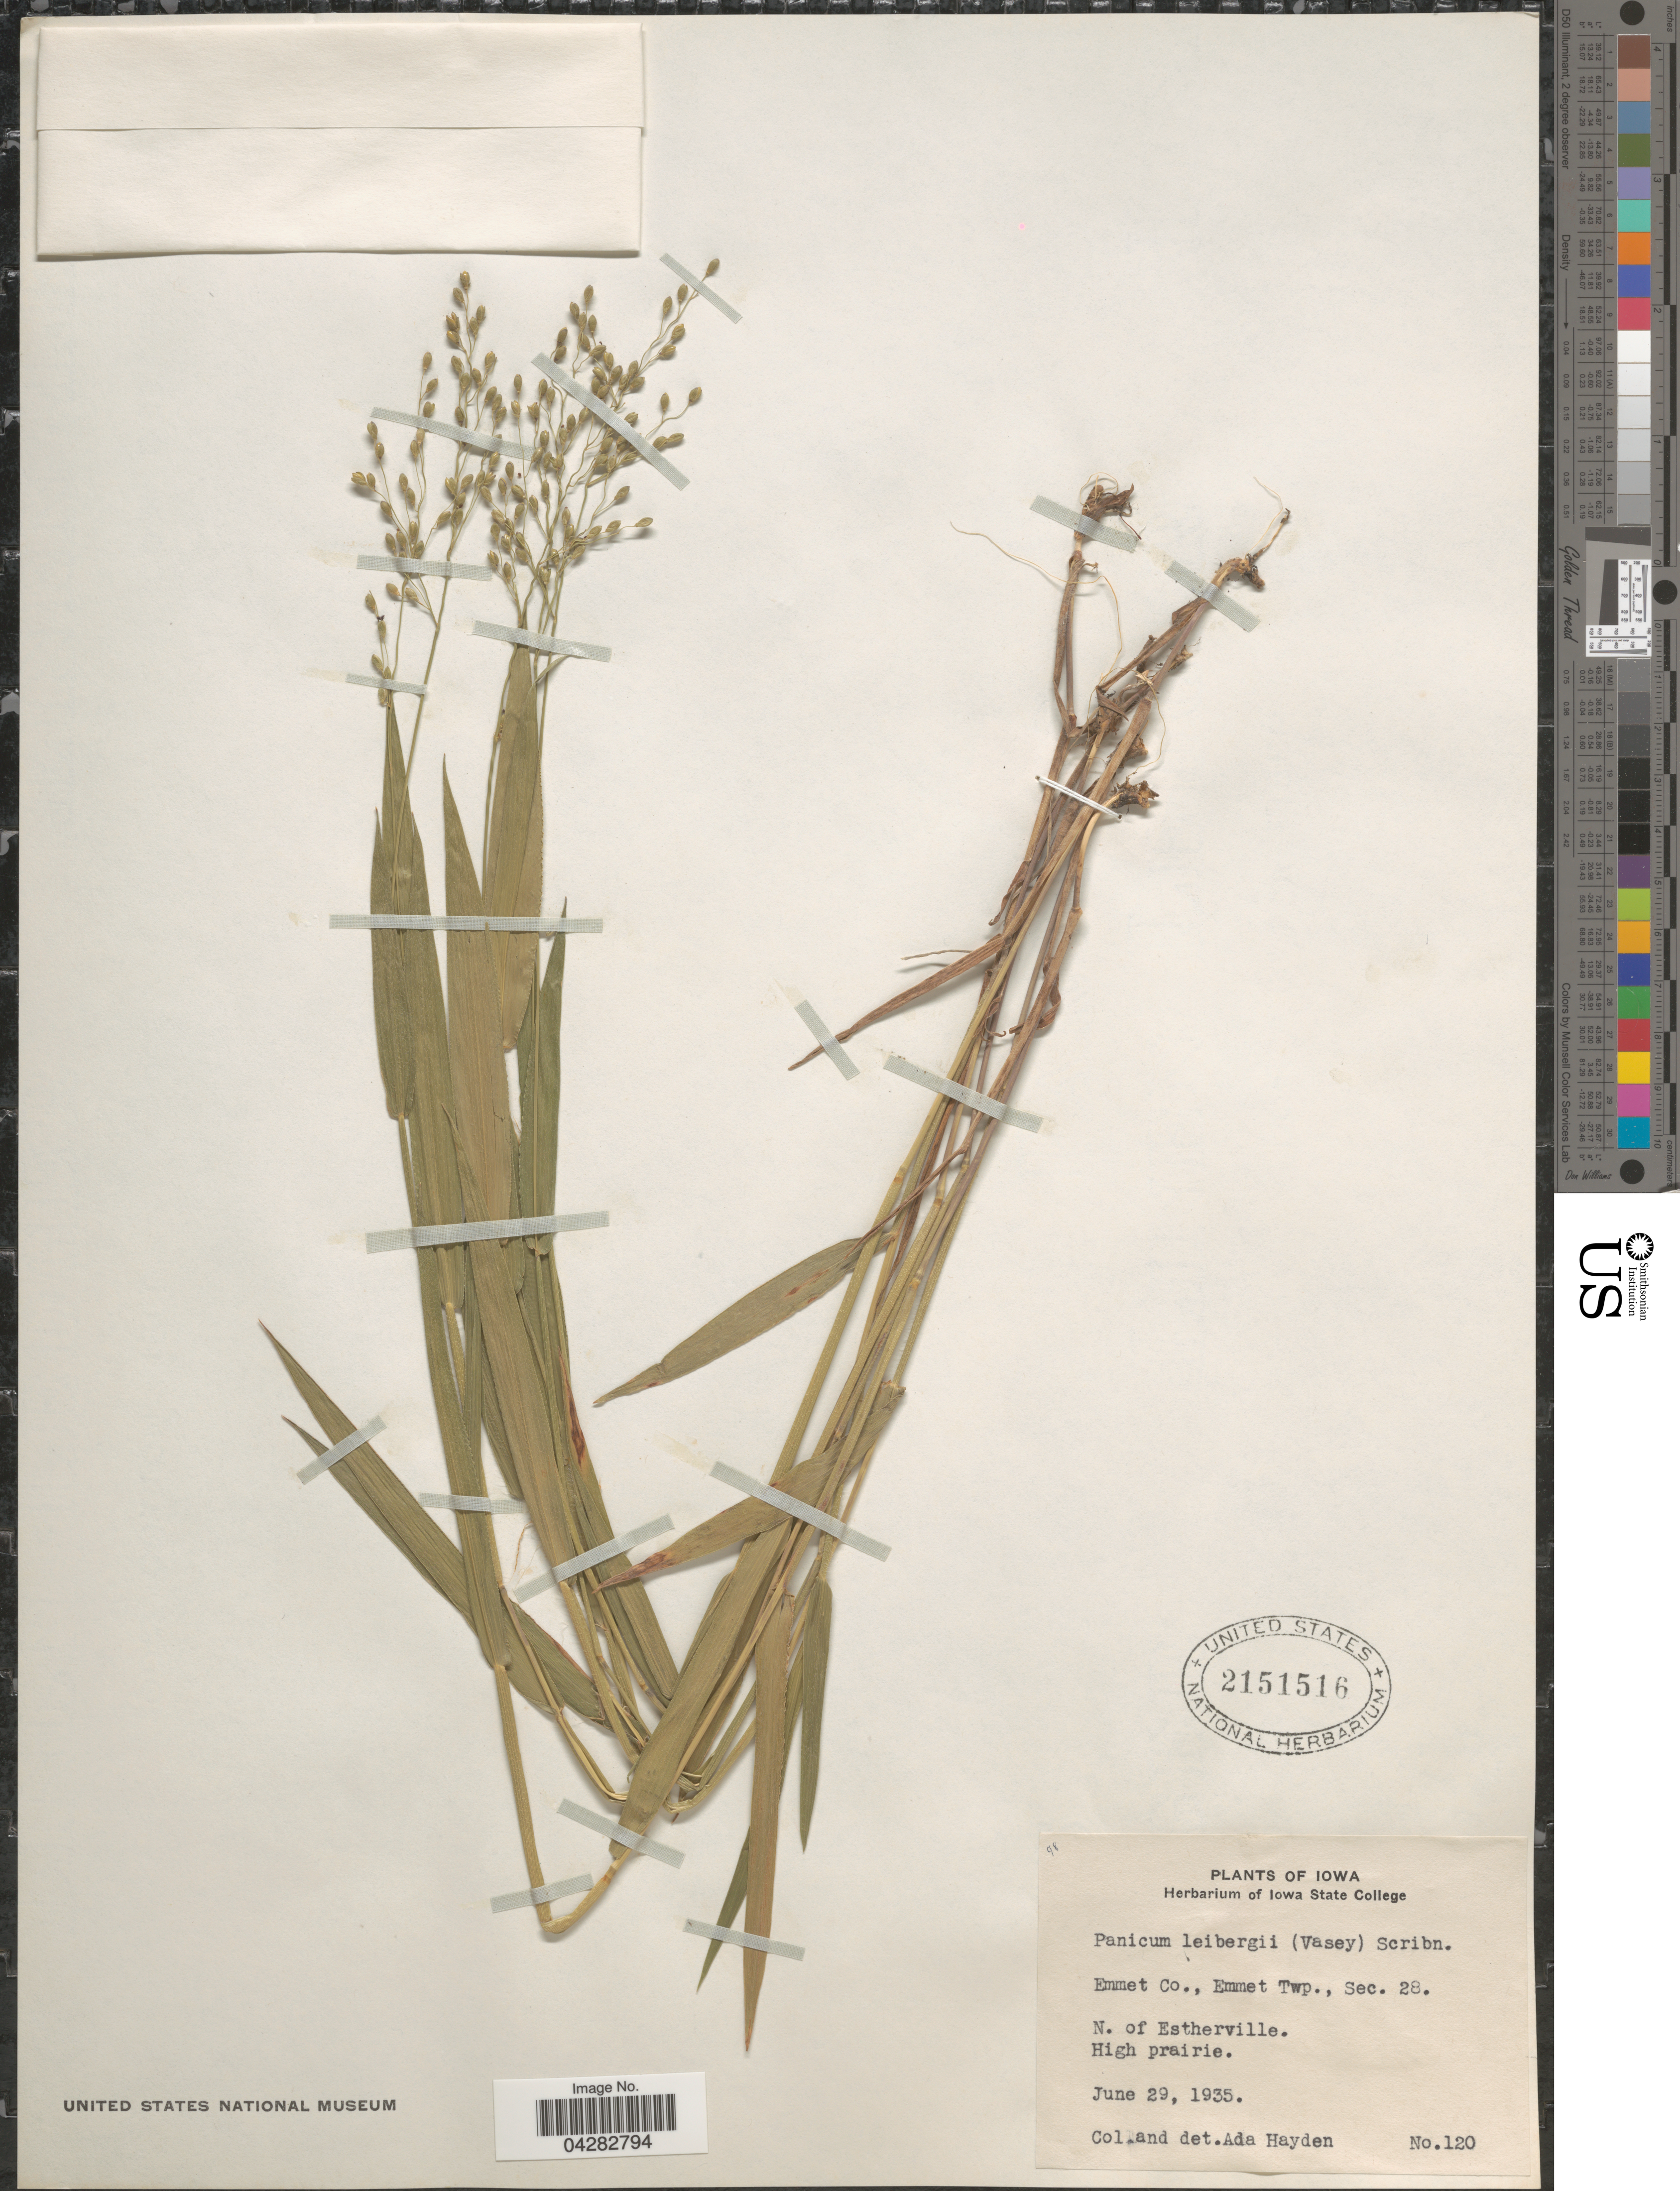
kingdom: Plantae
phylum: Tracheophyta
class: Liliopsida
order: Poales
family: Poaceae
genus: Dichanthelium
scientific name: Dichanthelium leibergii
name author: (Vasey) Gould & C.A. Clark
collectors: Ada Hayden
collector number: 120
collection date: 1935-06-29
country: United States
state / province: Iowa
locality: Emmet Co., Emmet Twp., Sec. 28. N. of Estherville. High prairie.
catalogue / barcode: US 2151516